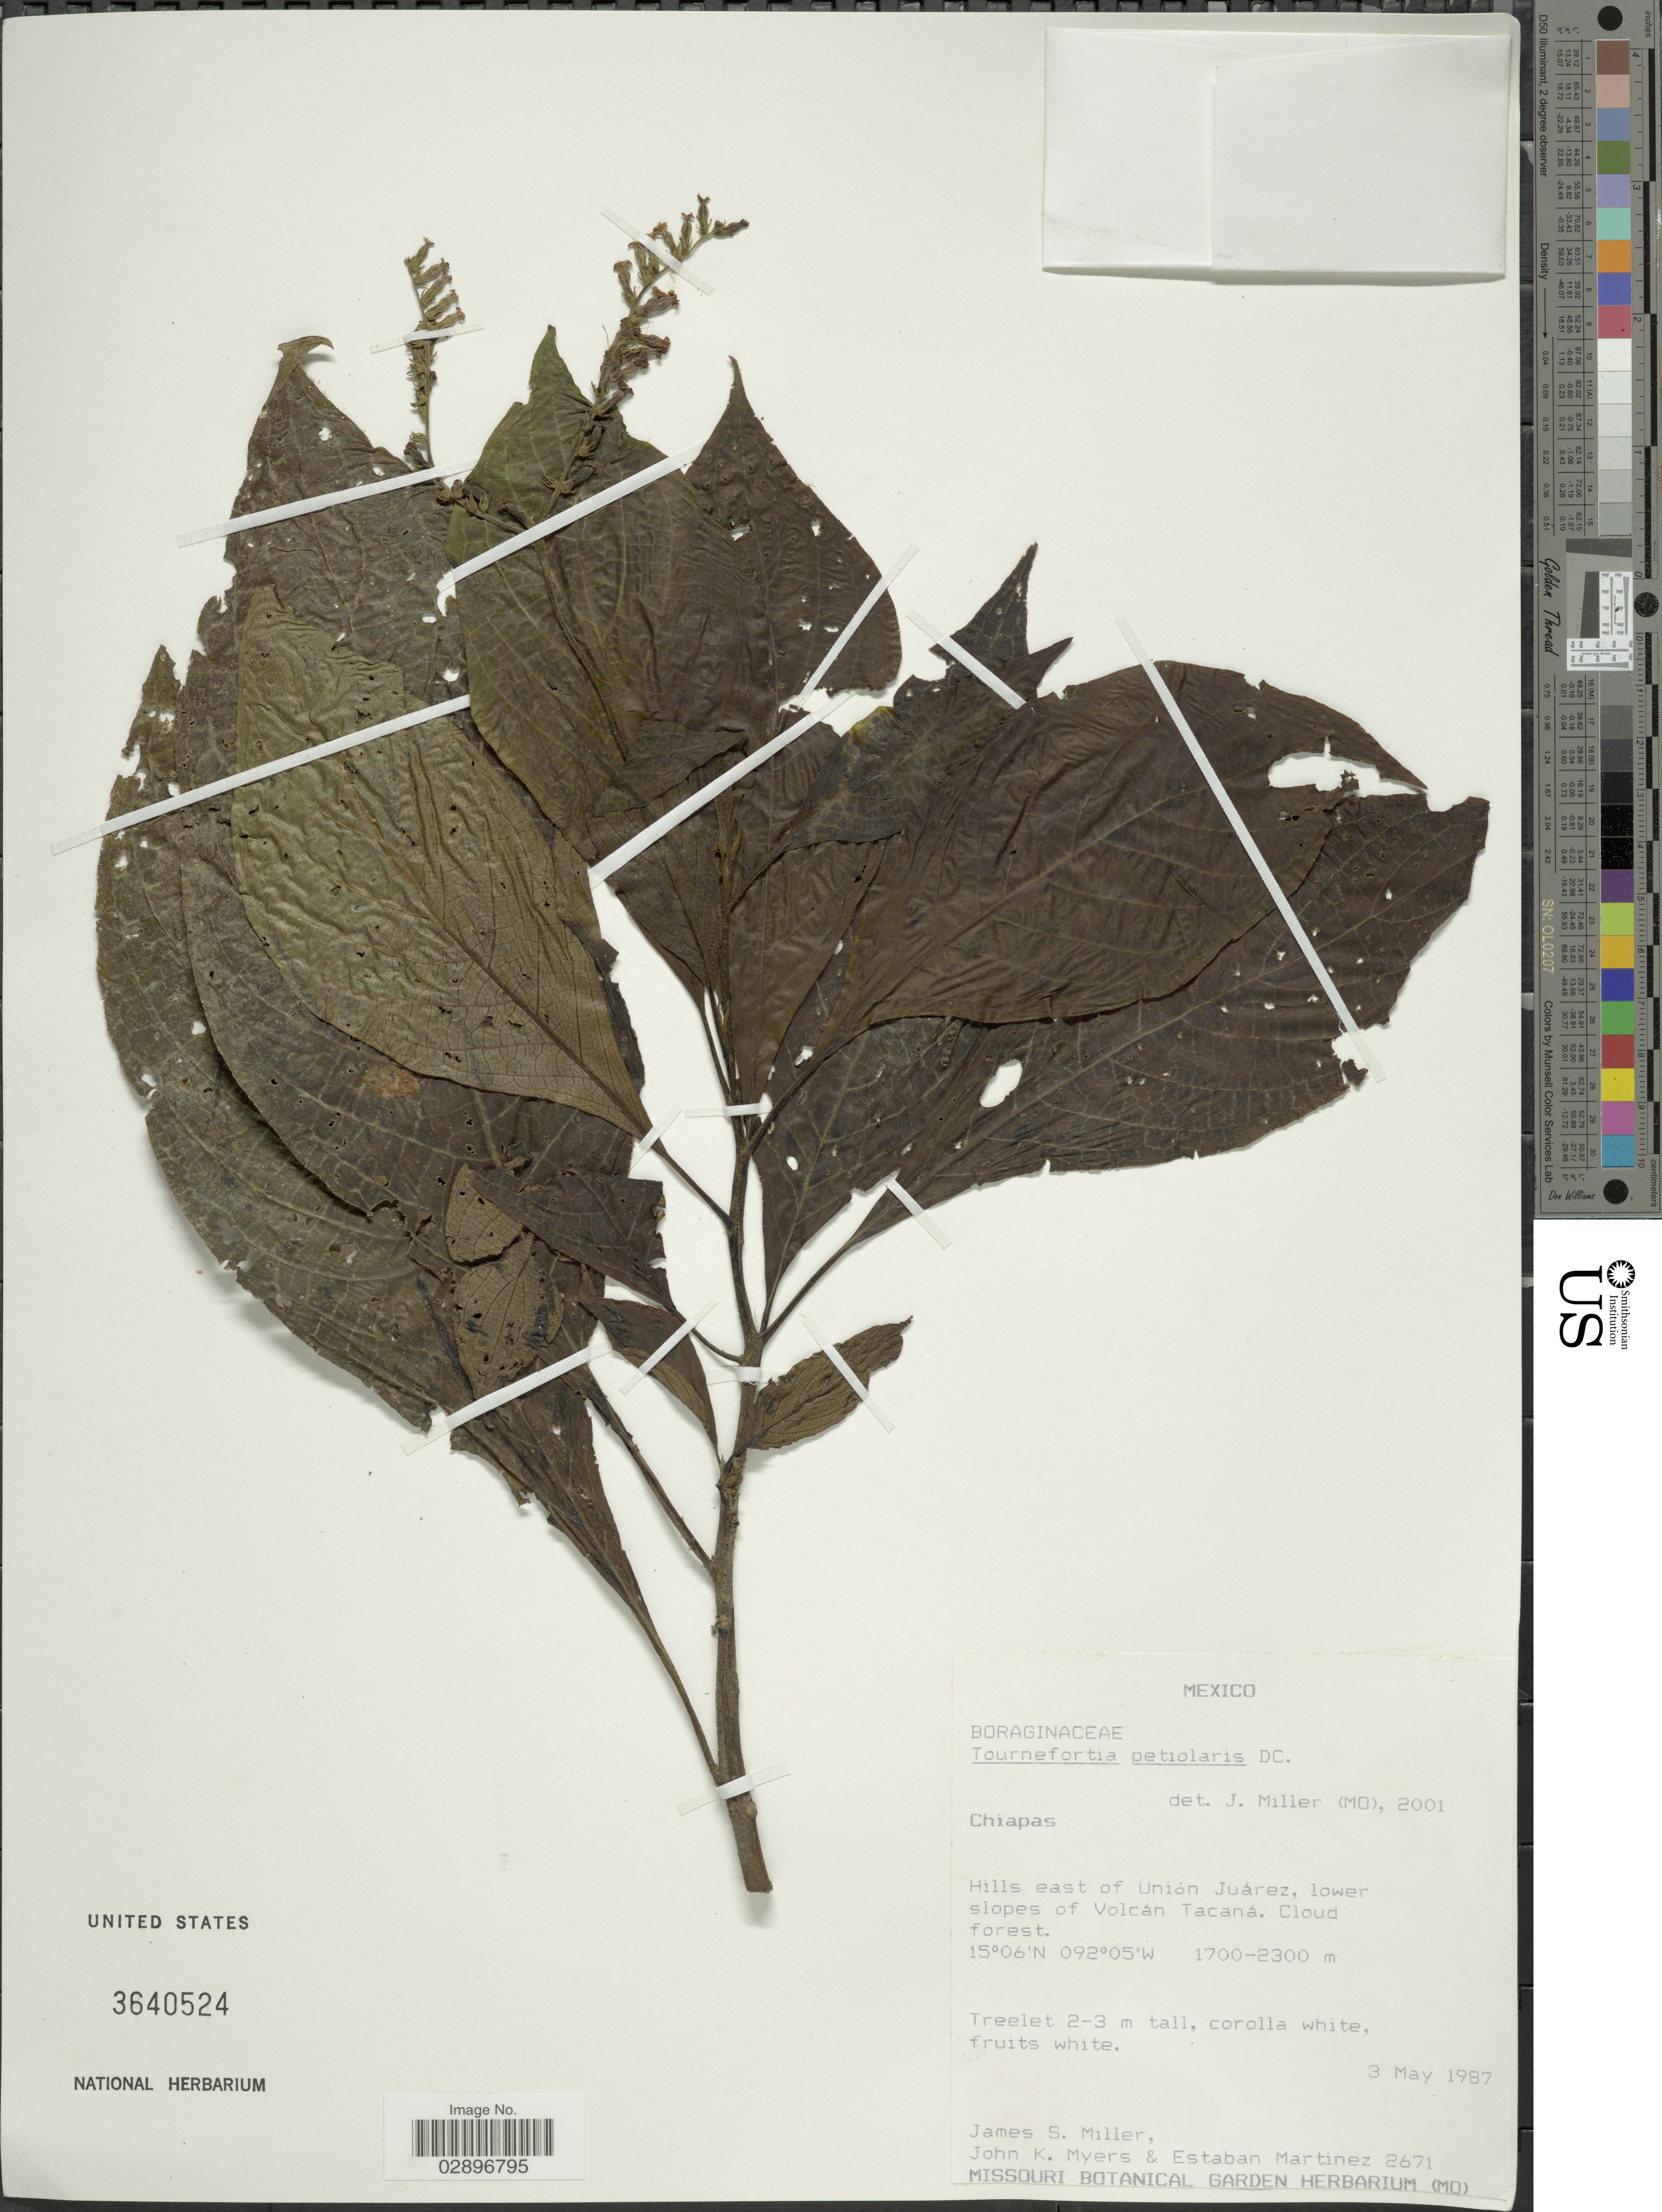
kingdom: Plantae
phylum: Tracheophyta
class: Magnoliopsida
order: Boraginales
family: Heliotropiaceae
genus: Tournefortia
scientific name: Tournefortia petiolaris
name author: DC.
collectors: J. S. Miller, J. Myers & E. Martínez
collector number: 2671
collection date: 1987-05-03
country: Mexico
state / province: Chiapas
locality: Hills east of Unión Juárez, lower slopes of Volcán Tacaná.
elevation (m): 1700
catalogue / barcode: US 3640524